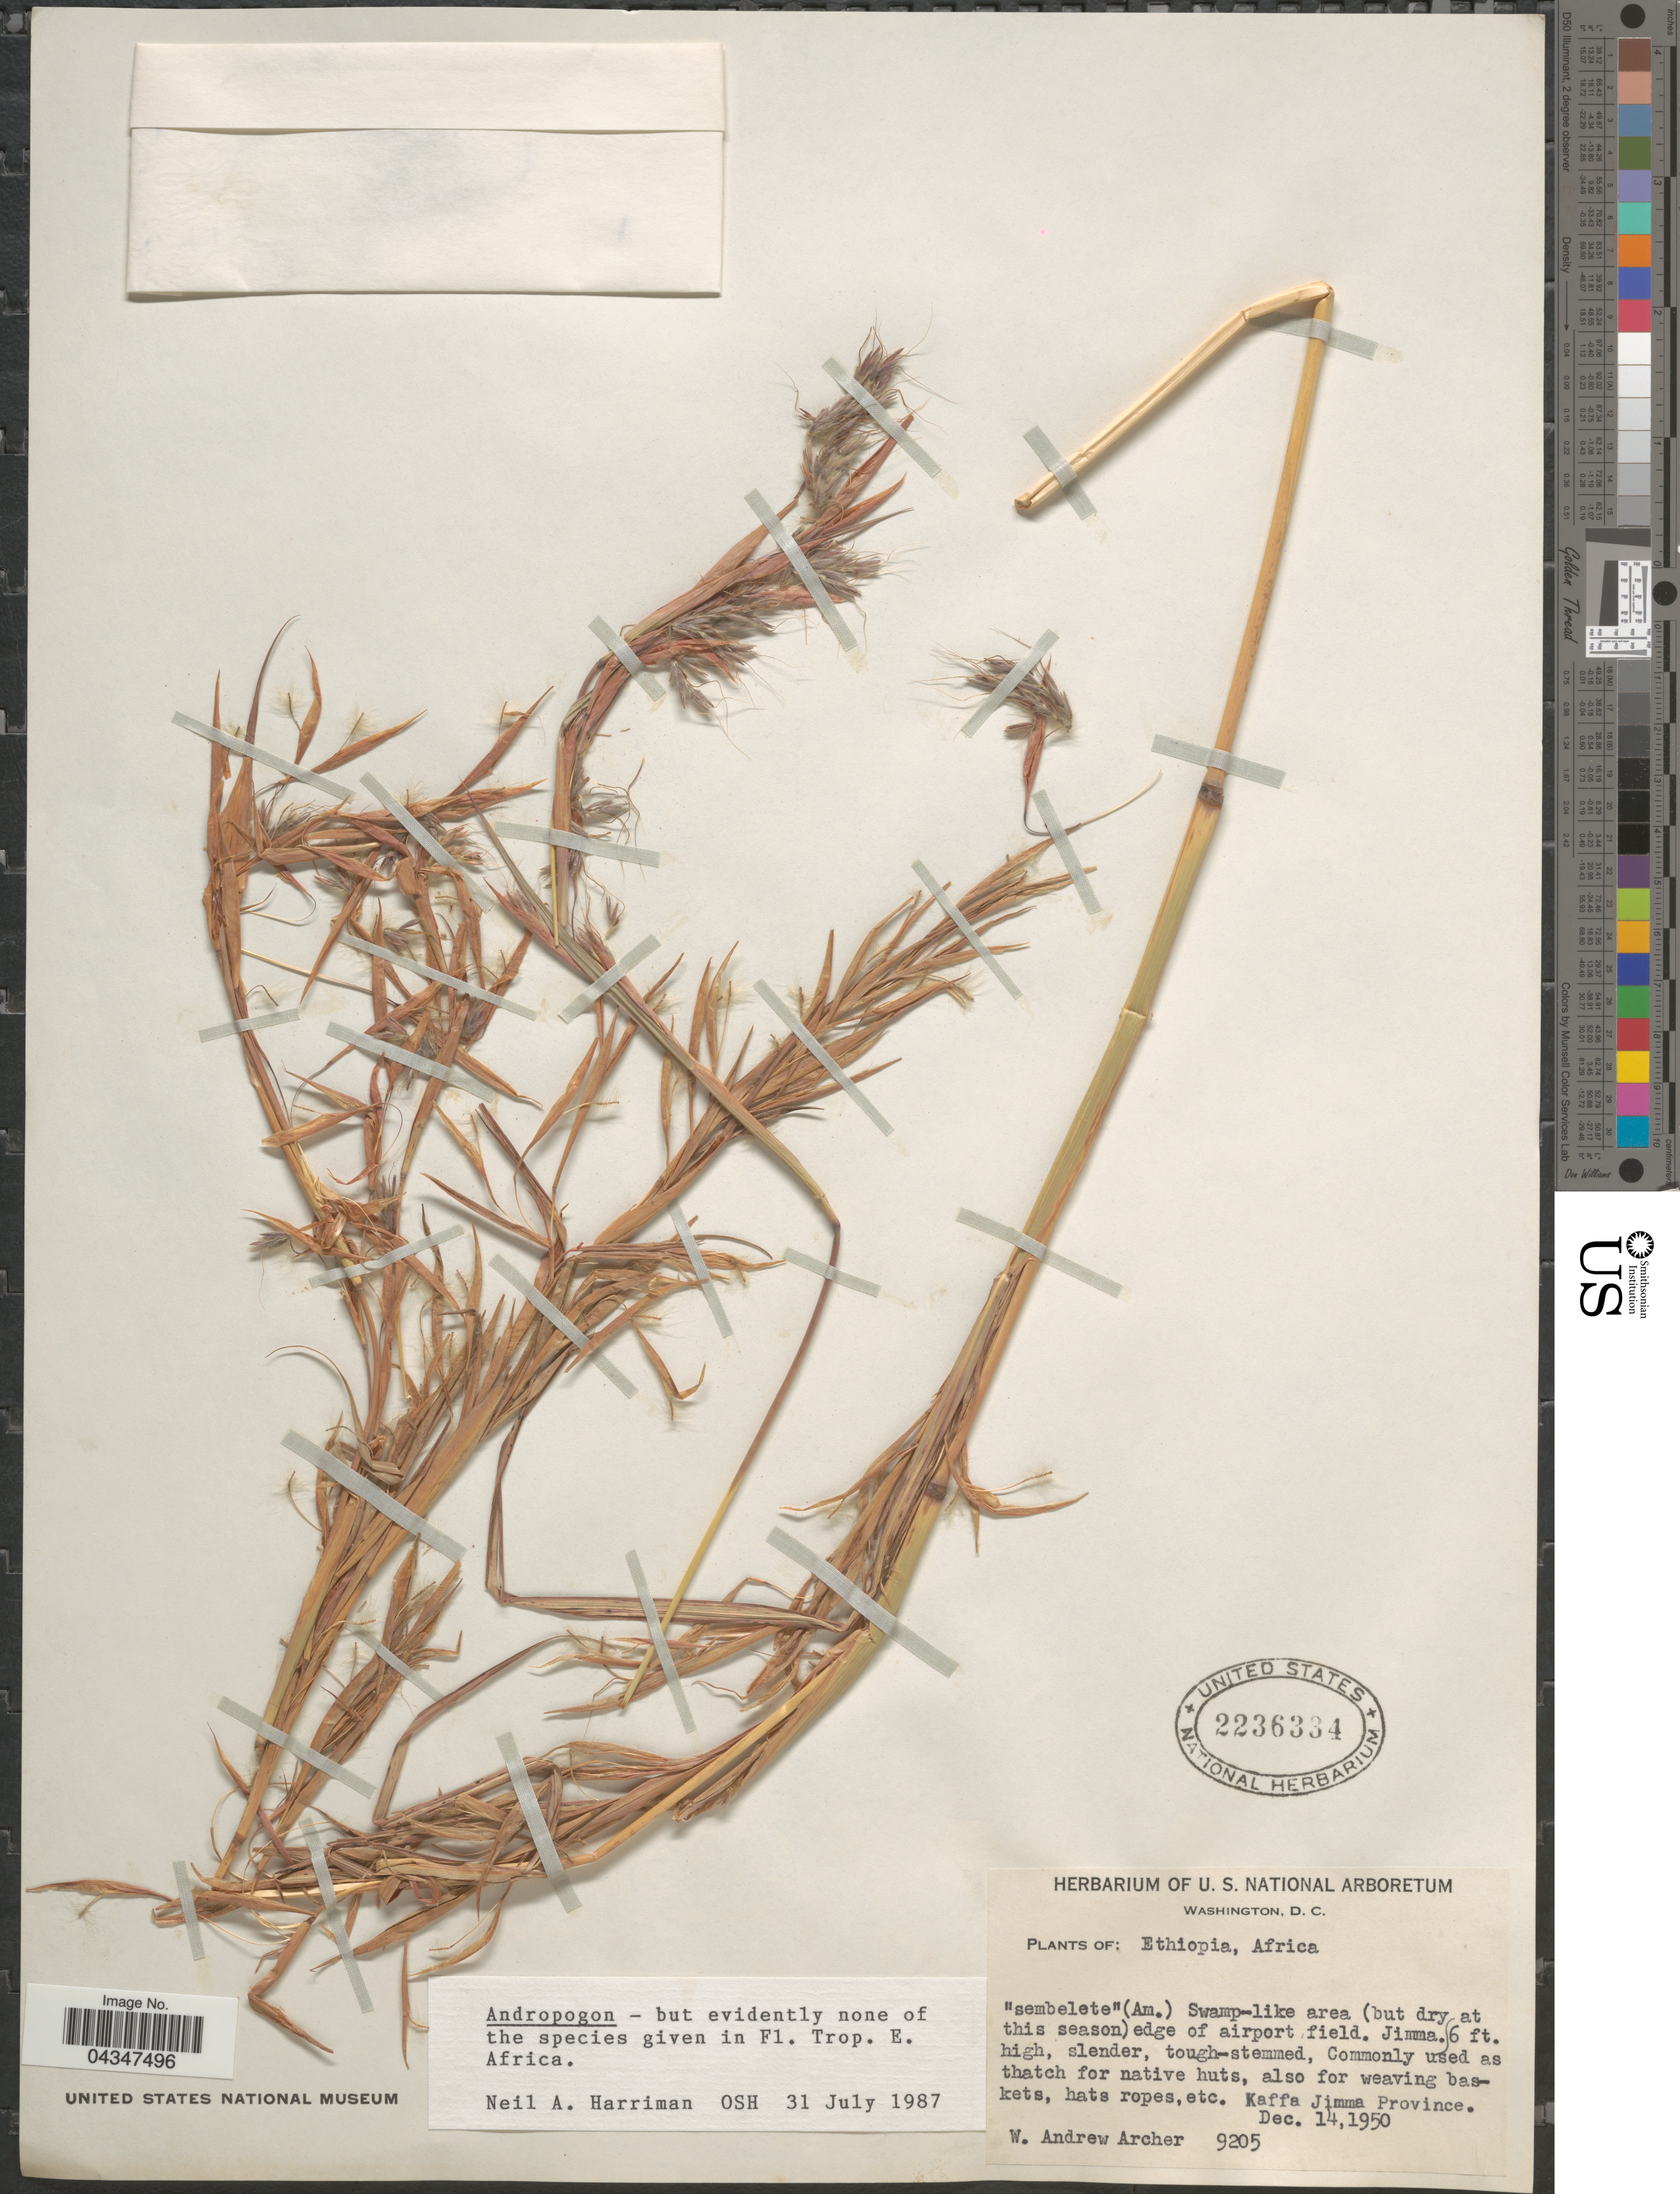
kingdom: Plantae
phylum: Tracheophyta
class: Liliopsida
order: Poales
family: Poaceae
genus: Andropogon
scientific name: Andropogon sp.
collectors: W. A. Archer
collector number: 9205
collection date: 1950-12-14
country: Ethiopia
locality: Kaffa Jimma Province.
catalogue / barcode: US 2236334